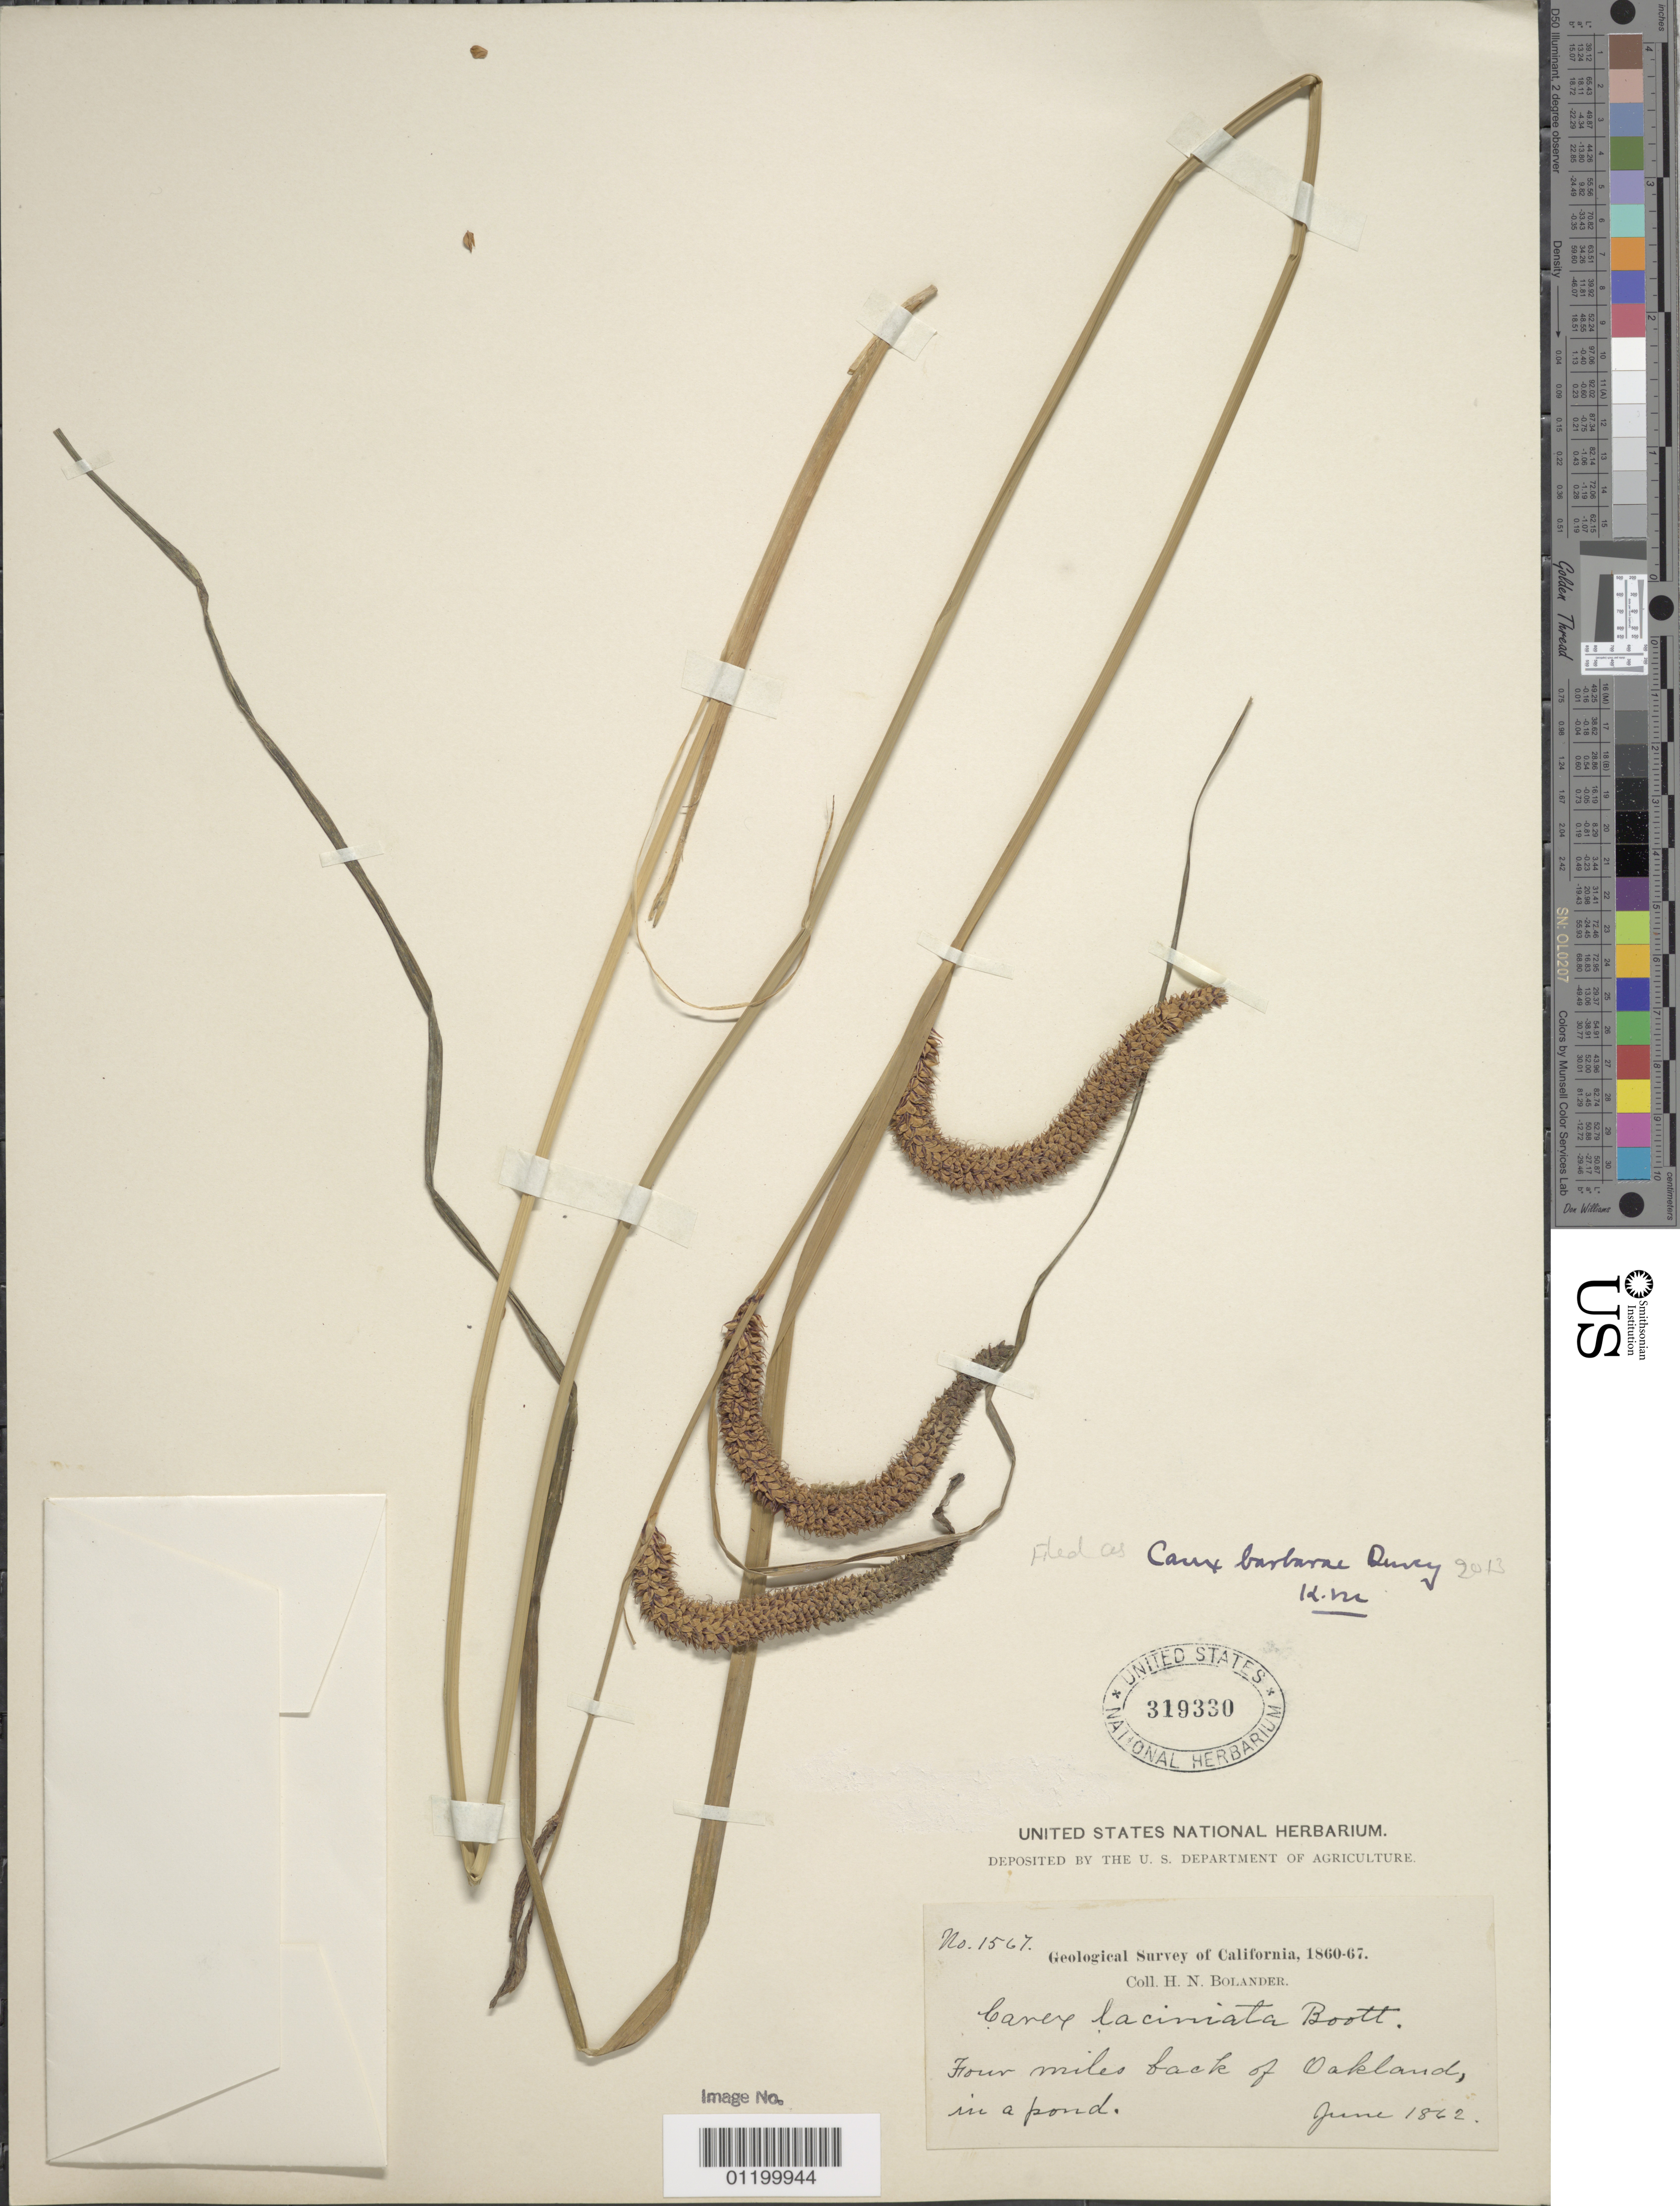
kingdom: Plantae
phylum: Tracheophyta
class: Liliopsida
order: Poales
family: Cyperaceae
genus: Carex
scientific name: Carex barbarae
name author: Dewey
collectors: H. Bolander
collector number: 1567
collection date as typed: Jun 1862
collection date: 1862-06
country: United States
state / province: California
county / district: Alameda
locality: Four miles back of Oakland, in a pond.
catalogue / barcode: US 319330